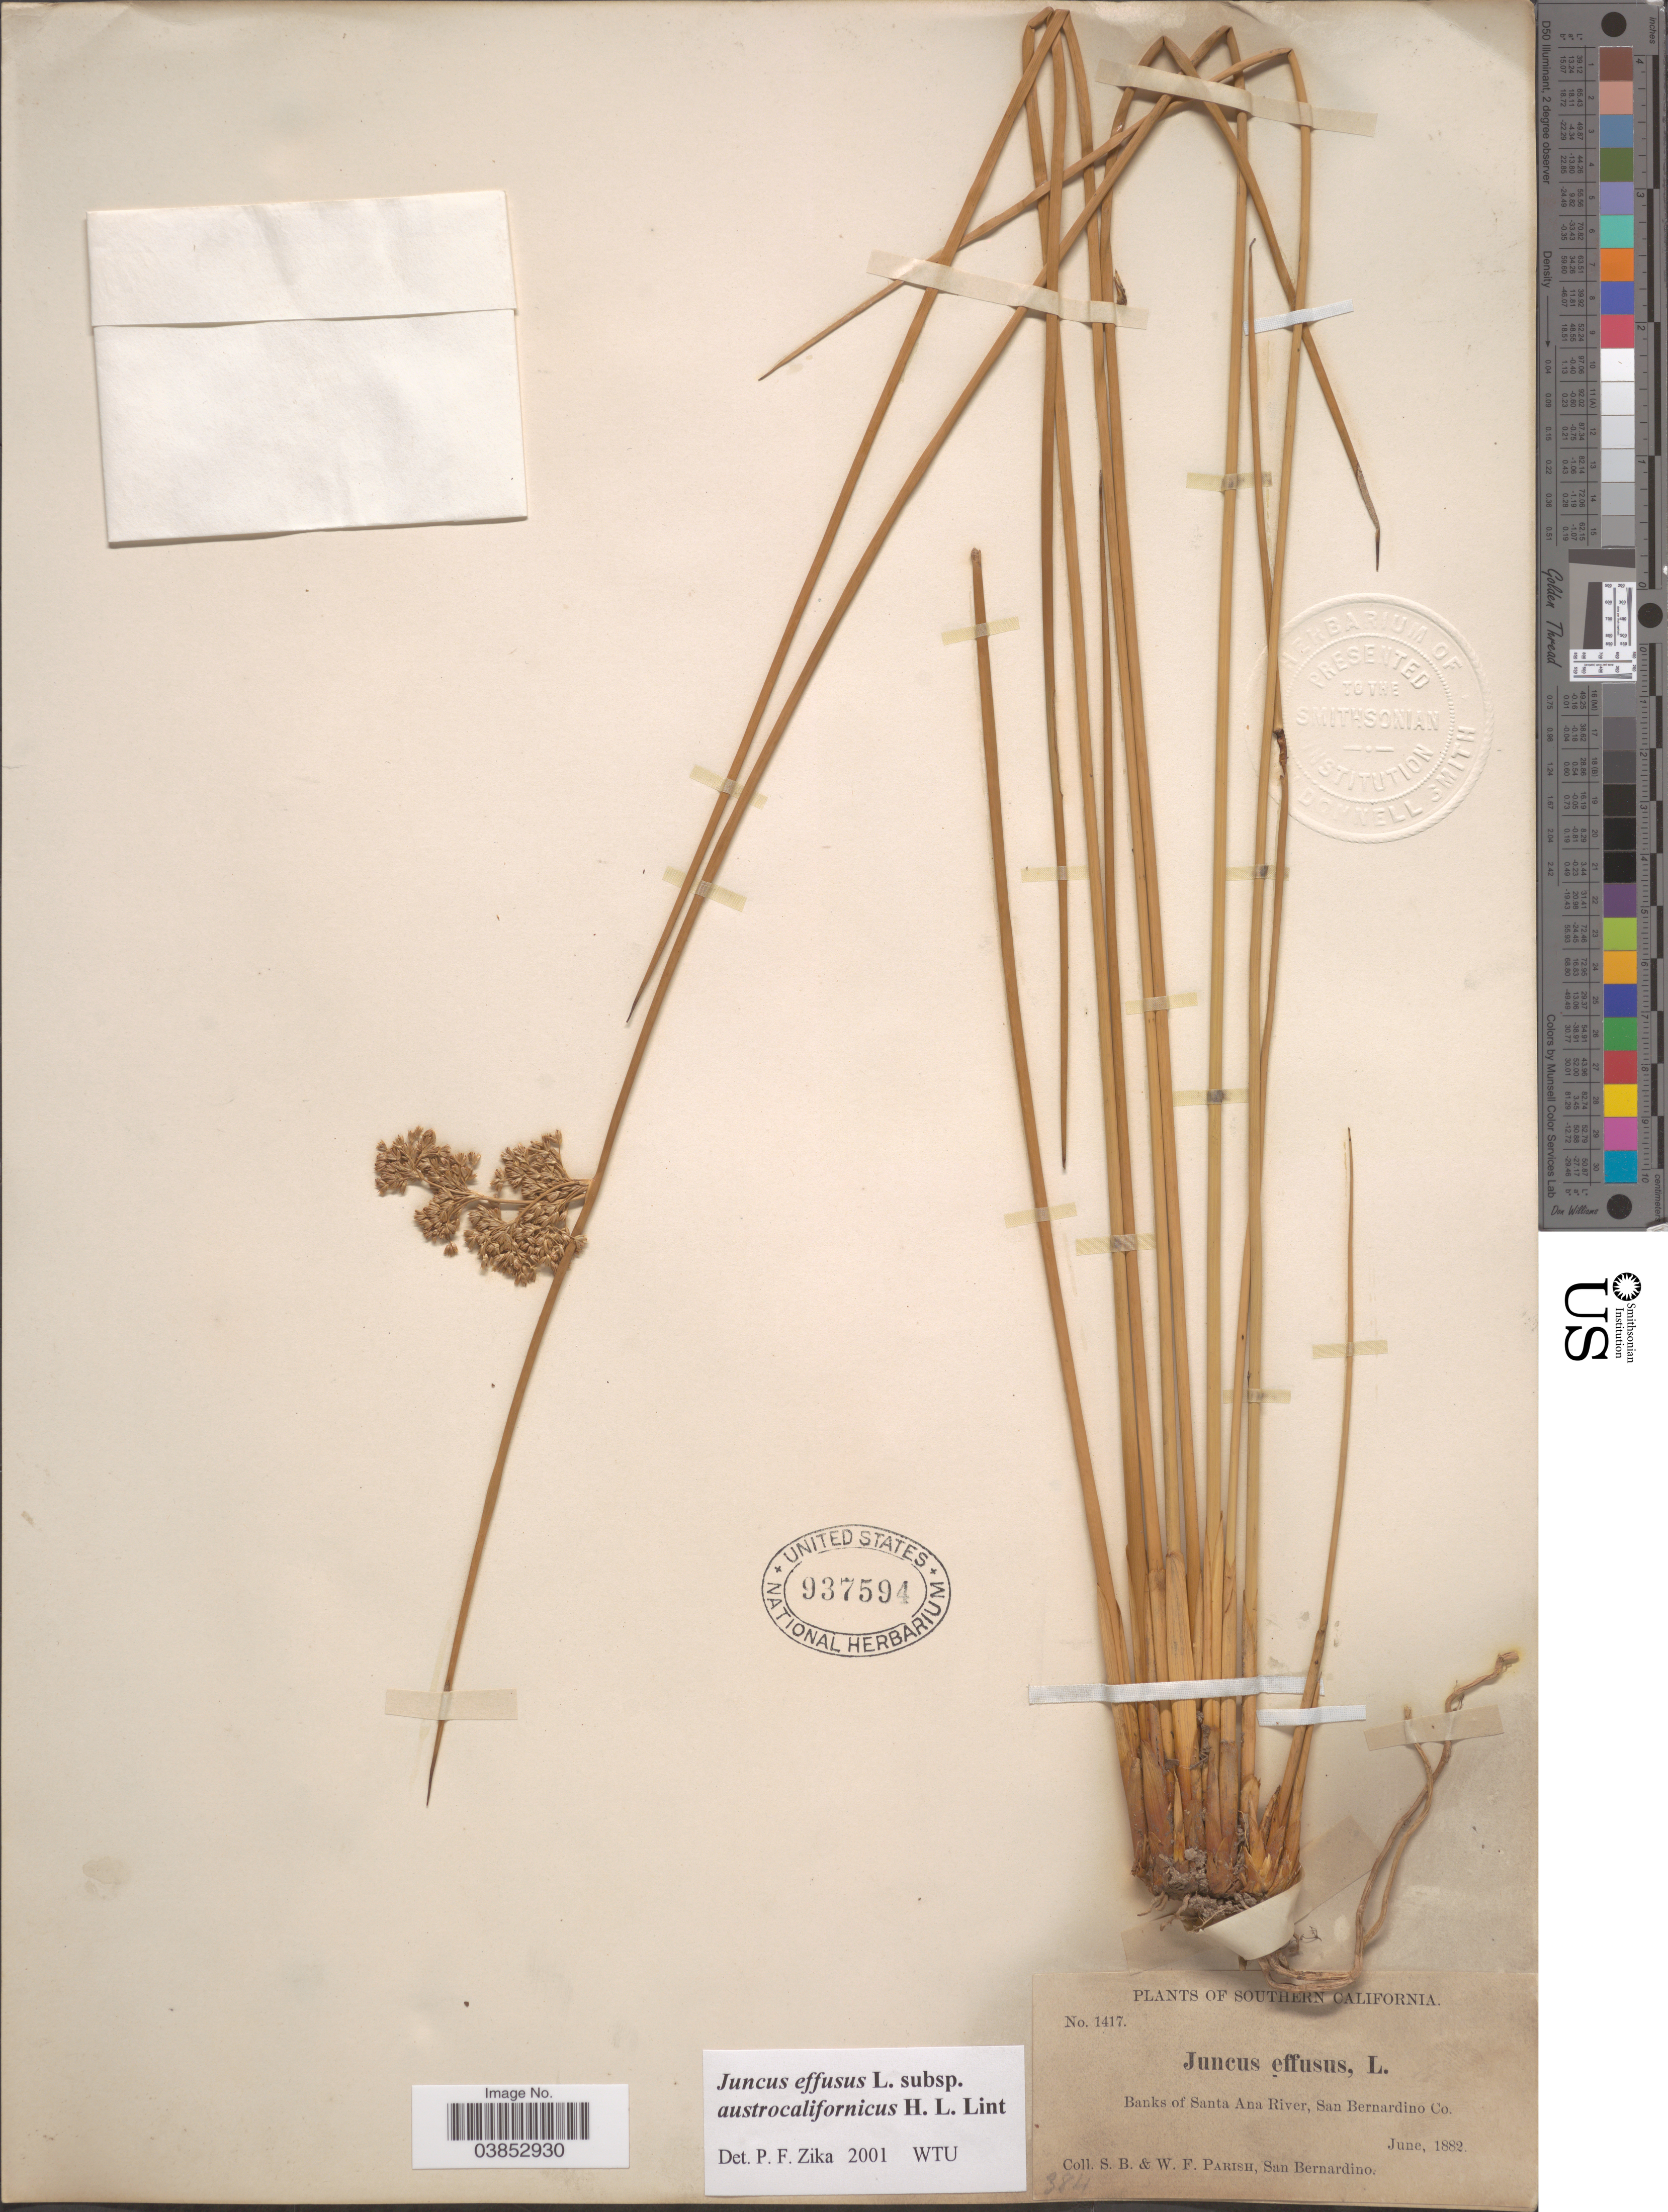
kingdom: Plantae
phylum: Tracheophyta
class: Liliopsida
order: Poales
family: Juncaceae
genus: Juncus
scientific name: Juncus effusus subsp. austrocalifornicus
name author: Lint ex Zika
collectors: S. B. Parish & W. F. Parish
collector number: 1417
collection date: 1882-06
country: United States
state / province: California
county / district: San Bernardino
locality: Southern California. Banks of Santa Ana River, San Bernardino Co.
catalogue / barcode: US 937594